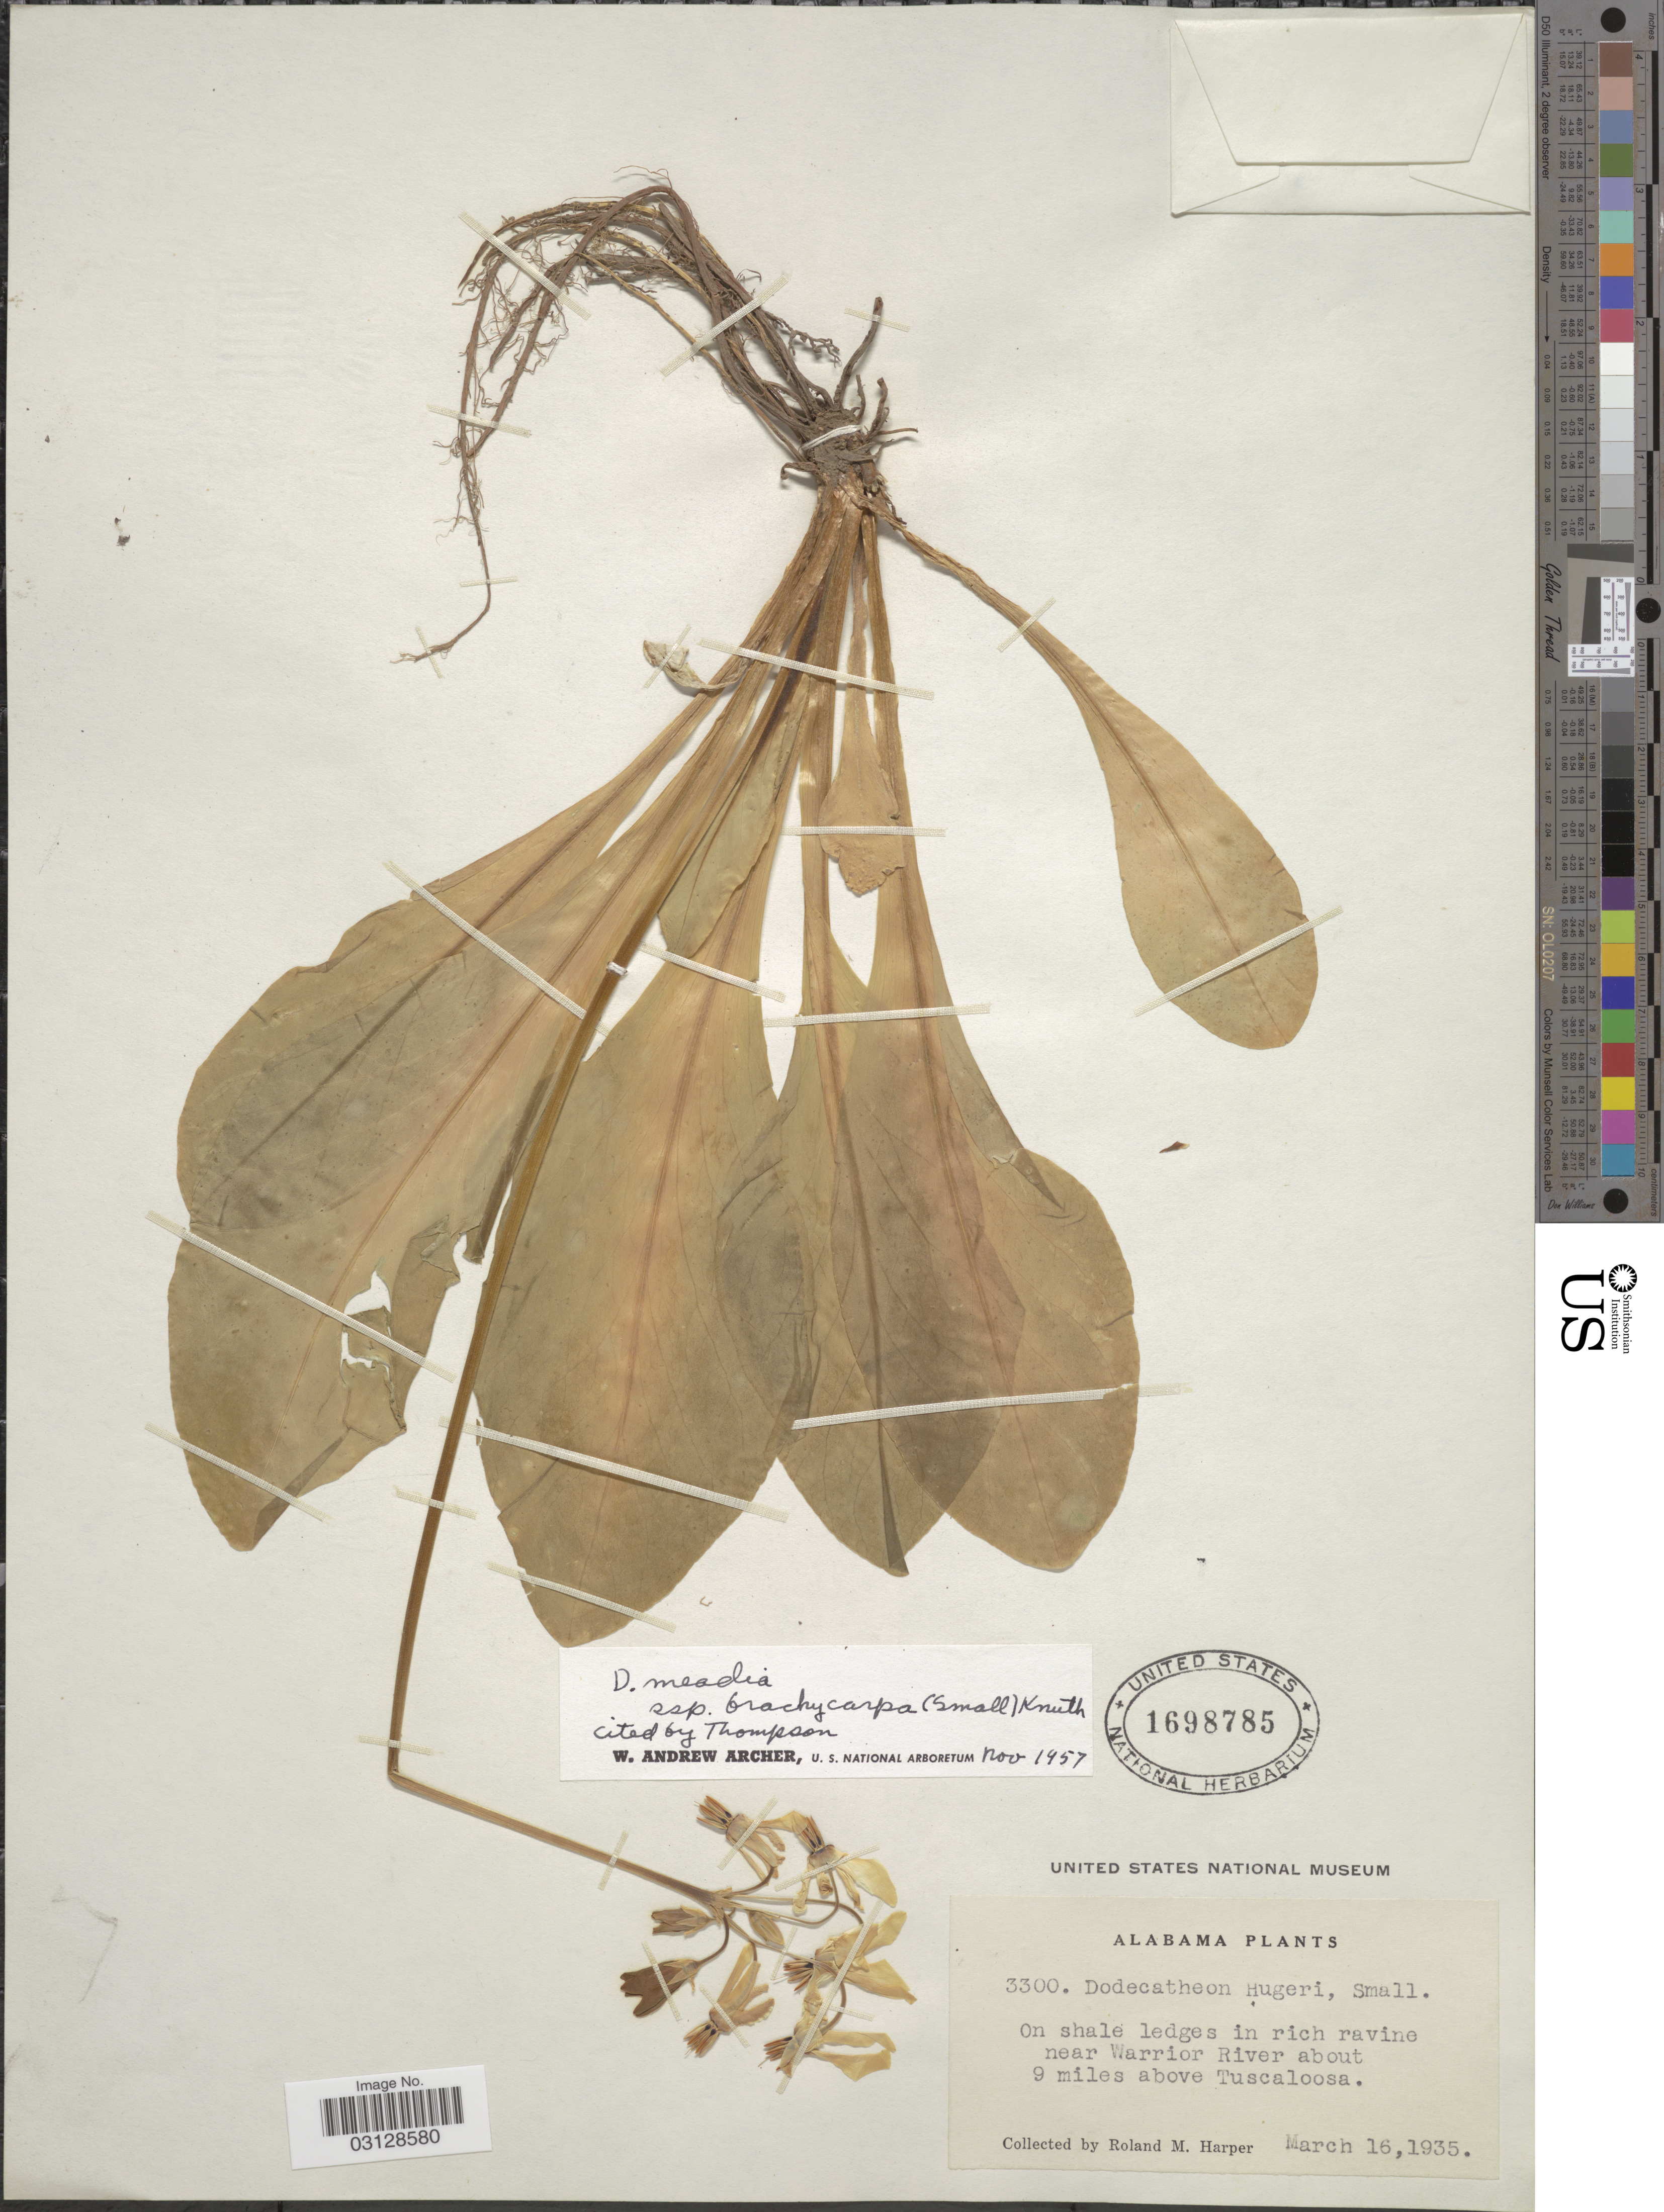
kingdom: Plantae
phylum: Tracheophyta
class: Magnoliopsida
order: Ericales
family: Primulaceae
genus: Dodecatheon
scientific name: Dodecatheon meadia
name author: L.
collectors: R. M. Harper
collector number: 3300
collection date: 1935-03-16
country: United States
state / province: Alabama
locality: On shale ledges in rich ravine near Warrior River about 9 miles above Tuscaloosa.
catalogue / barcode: US 1698785